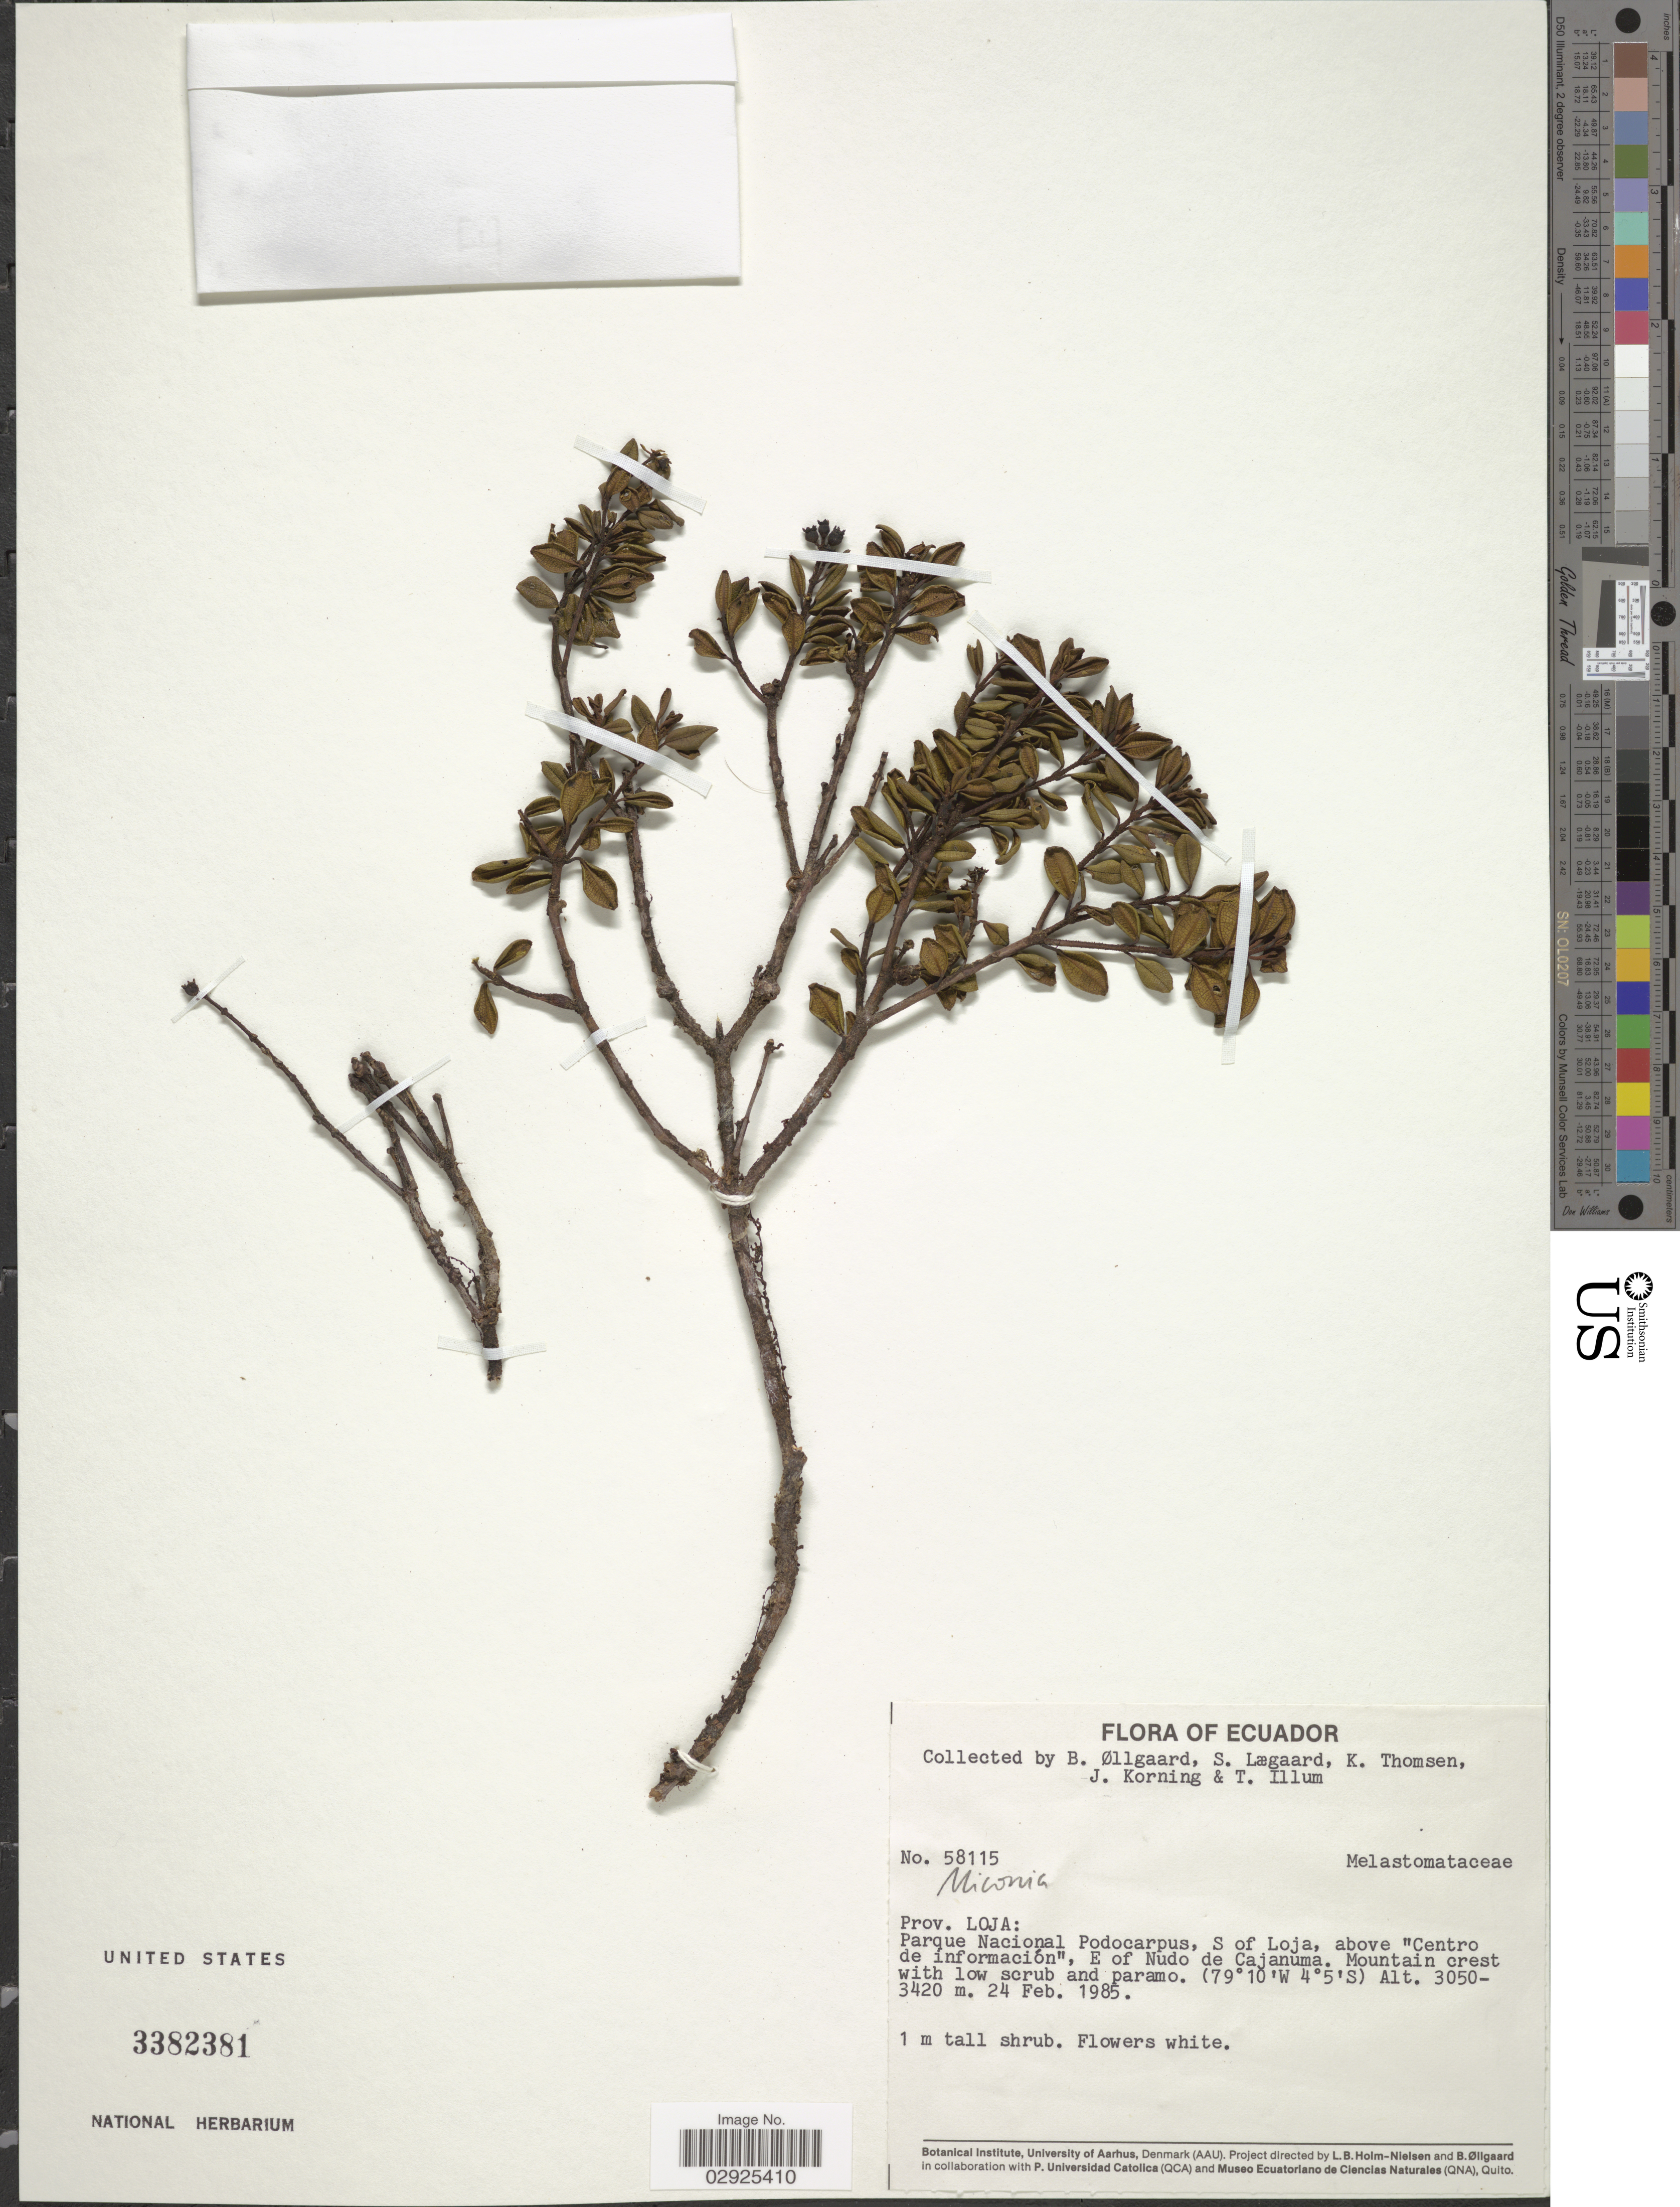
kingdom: Plantae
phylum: Tracheophyta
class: Magnoliopsida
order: Myrtales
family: Melastomataceae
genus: Miconia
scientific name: Miconia sp.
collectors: B. Øllgaard, S. Lægaard, K. Thomsen, J. Korning & T. Illum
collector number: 58115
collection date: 1985-02-24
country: Ecuador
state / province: Loja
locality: Prov.: Loja, Parque Nacional Podocarpus, S of Loja, above "Centro de informació", E of Nudo de Cajanuma.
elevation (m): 3420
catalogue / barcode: US 3382381